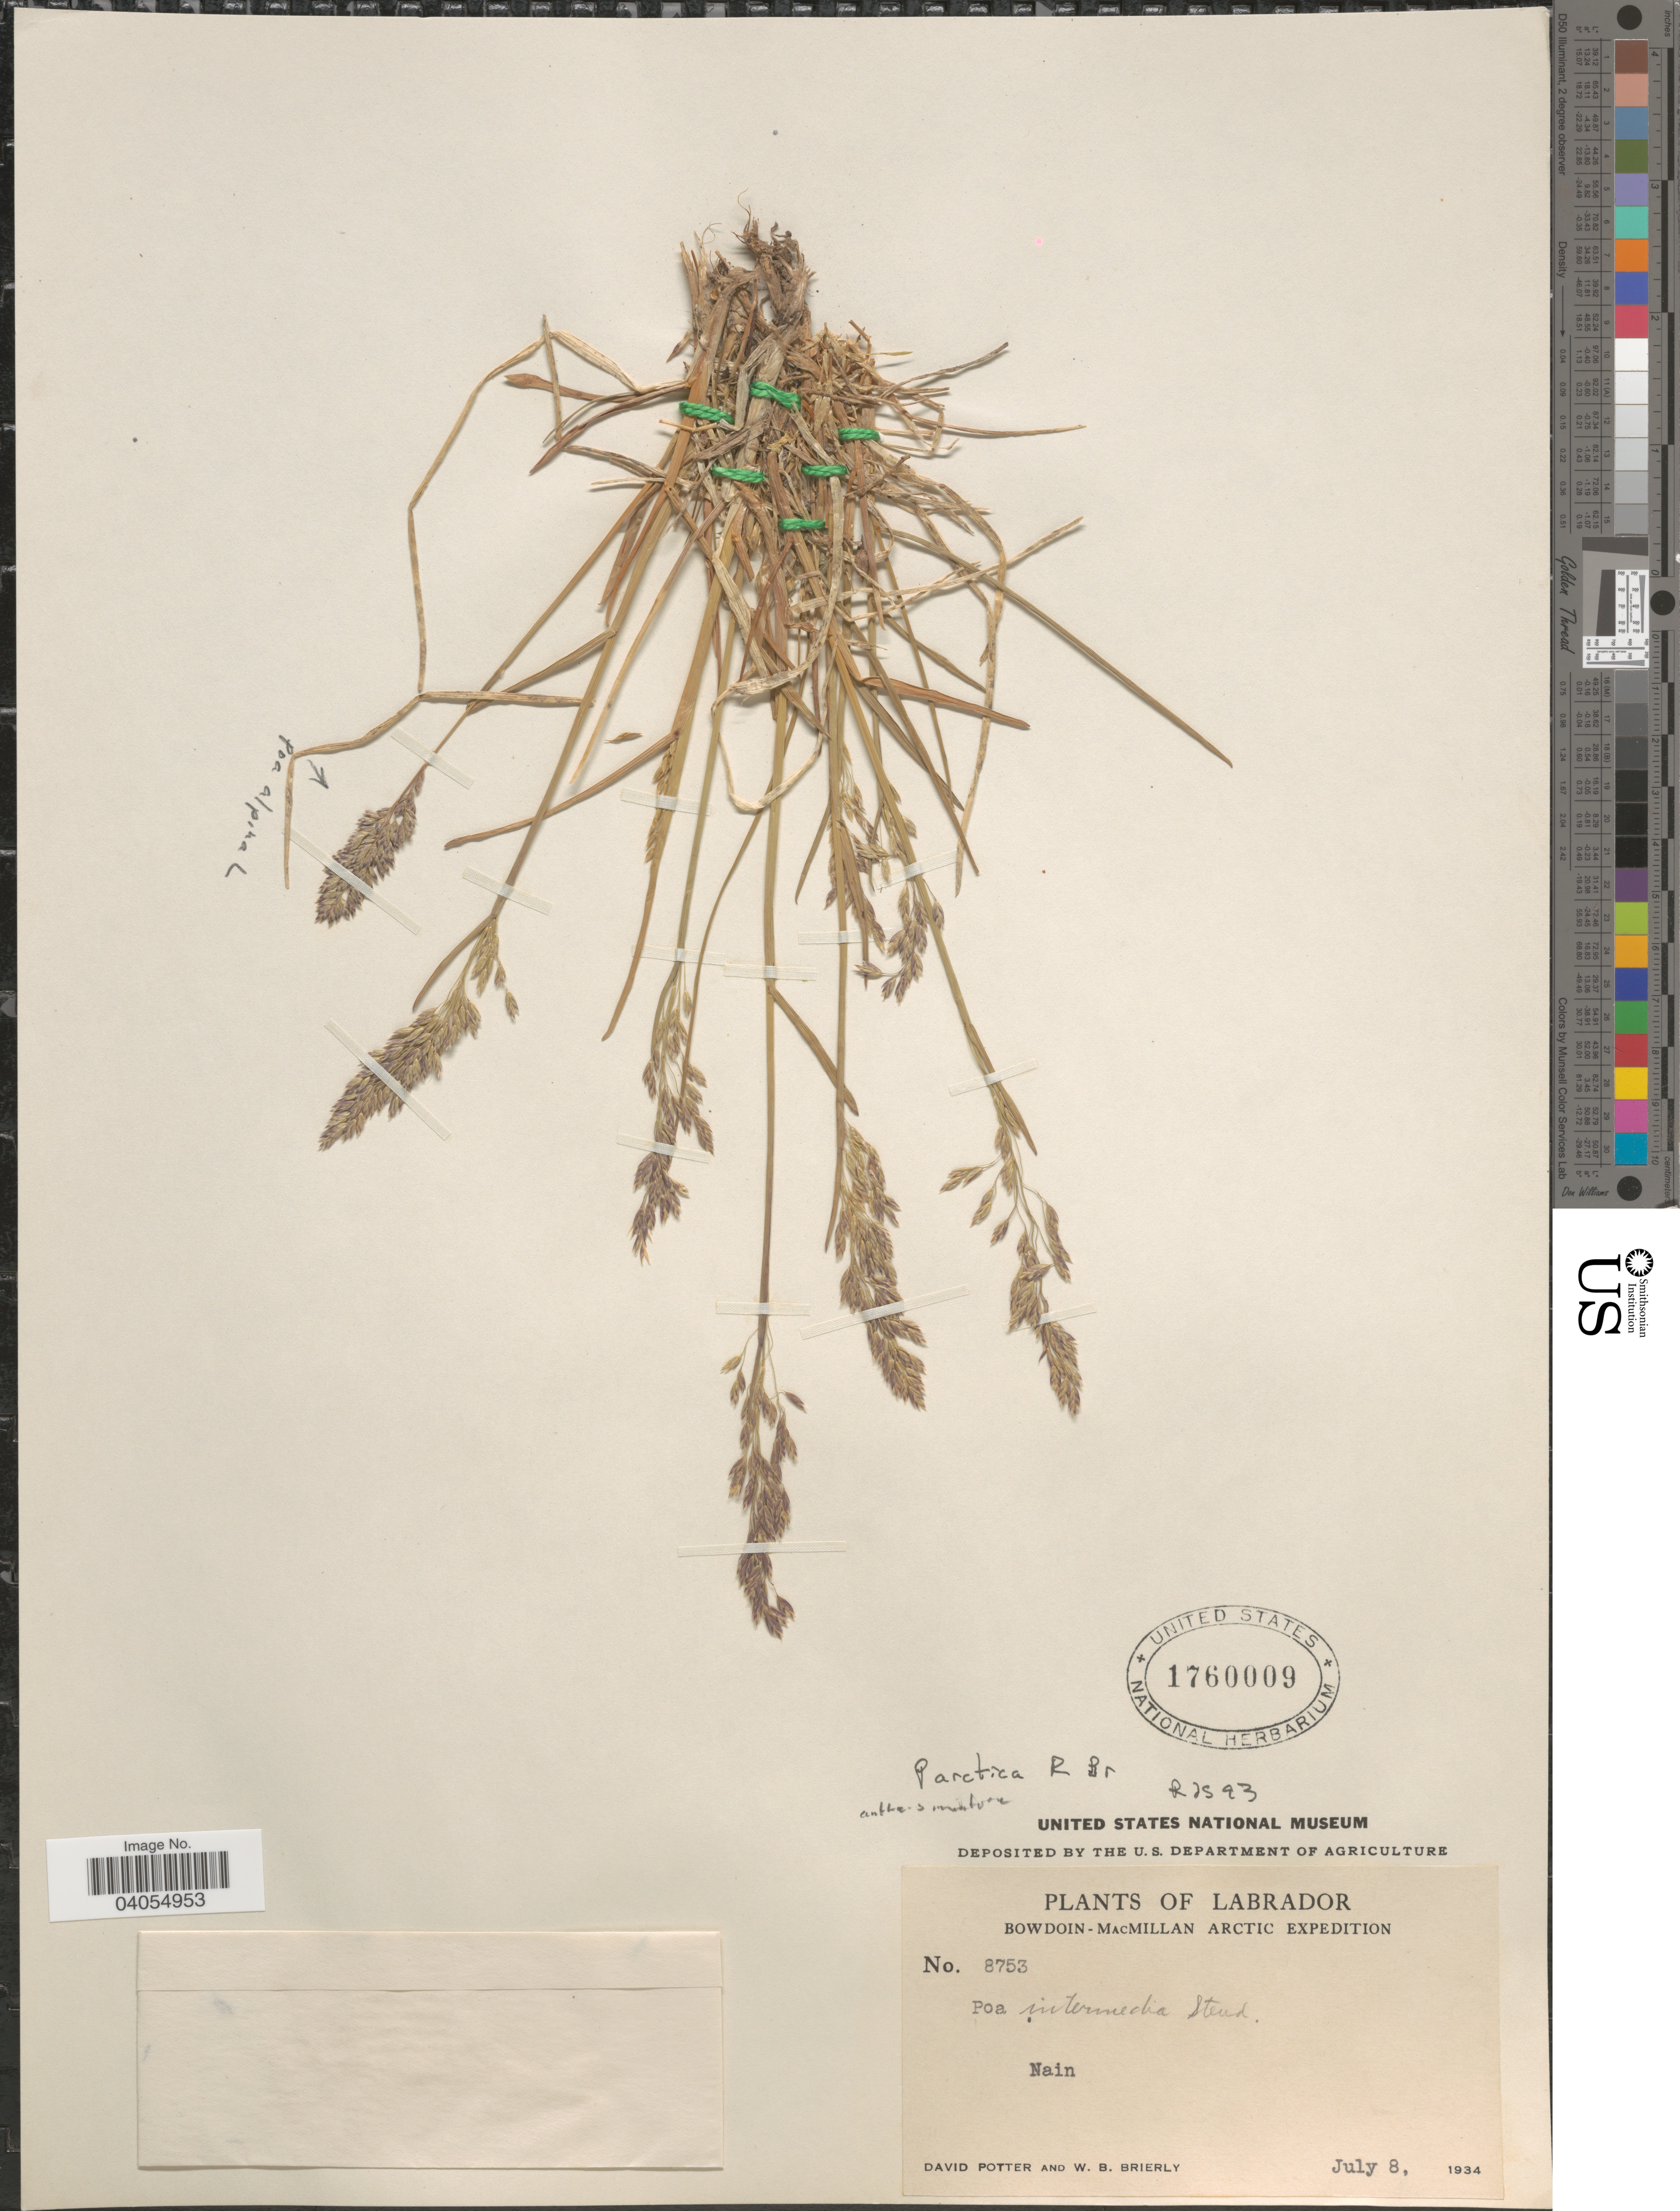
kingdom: Plantae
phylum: Tracheophyta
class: Liliopsida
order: Poales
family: Poaceae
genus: Poa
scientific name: Poa arctica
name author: R. Br.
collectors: D. Potter & W. Brierly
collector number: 8753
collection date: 1934-07-08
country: Canada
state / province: Newfoundland and Labrador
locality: Labrador. Nain.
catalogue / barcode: US 1760009